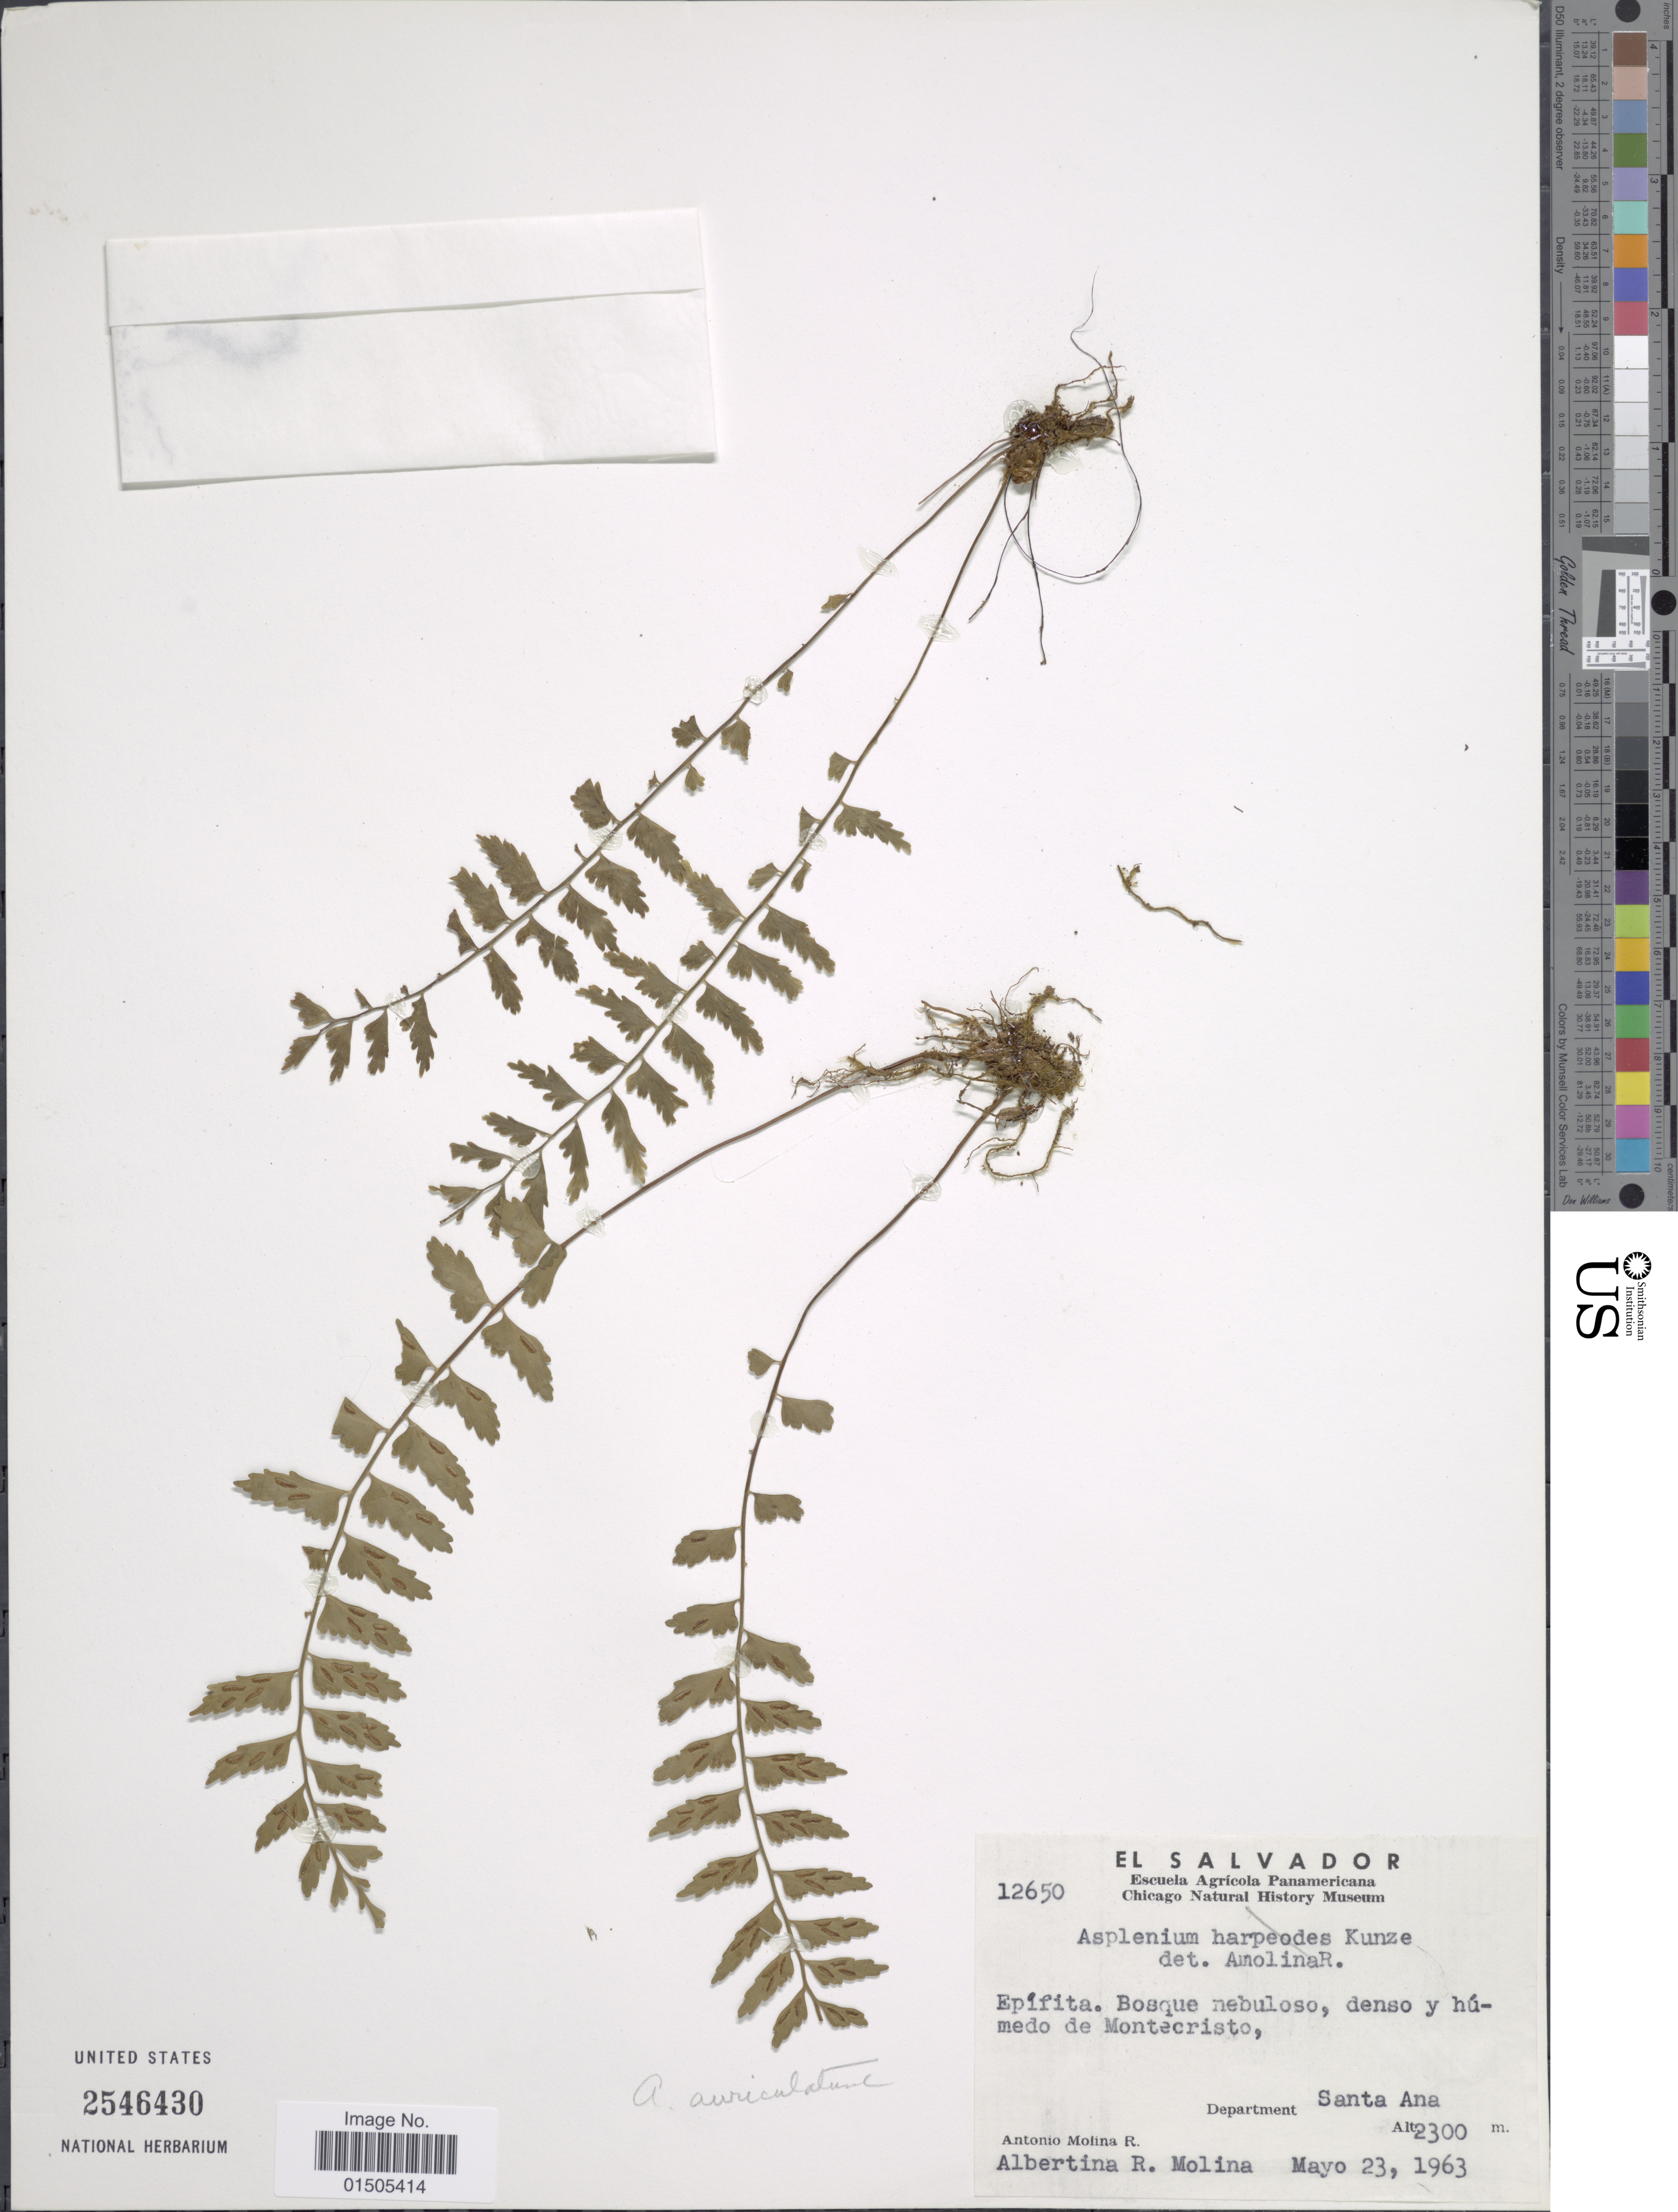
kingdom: Plantae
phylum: Tracheophyta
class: Polypodiopsida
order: Polypodiales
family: Aspleniaceae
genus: Asplenium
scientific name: Asplenium auriculatum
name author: Sw.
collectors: A. Molina R. & A. R. Molina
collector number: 12650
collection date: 1963-05-23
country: El Salvador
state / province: Santa Ana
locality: Epífita. Bosque nebuloso, denso y húmedo de Montecristo.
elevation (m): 2300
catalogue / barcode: US 2546430